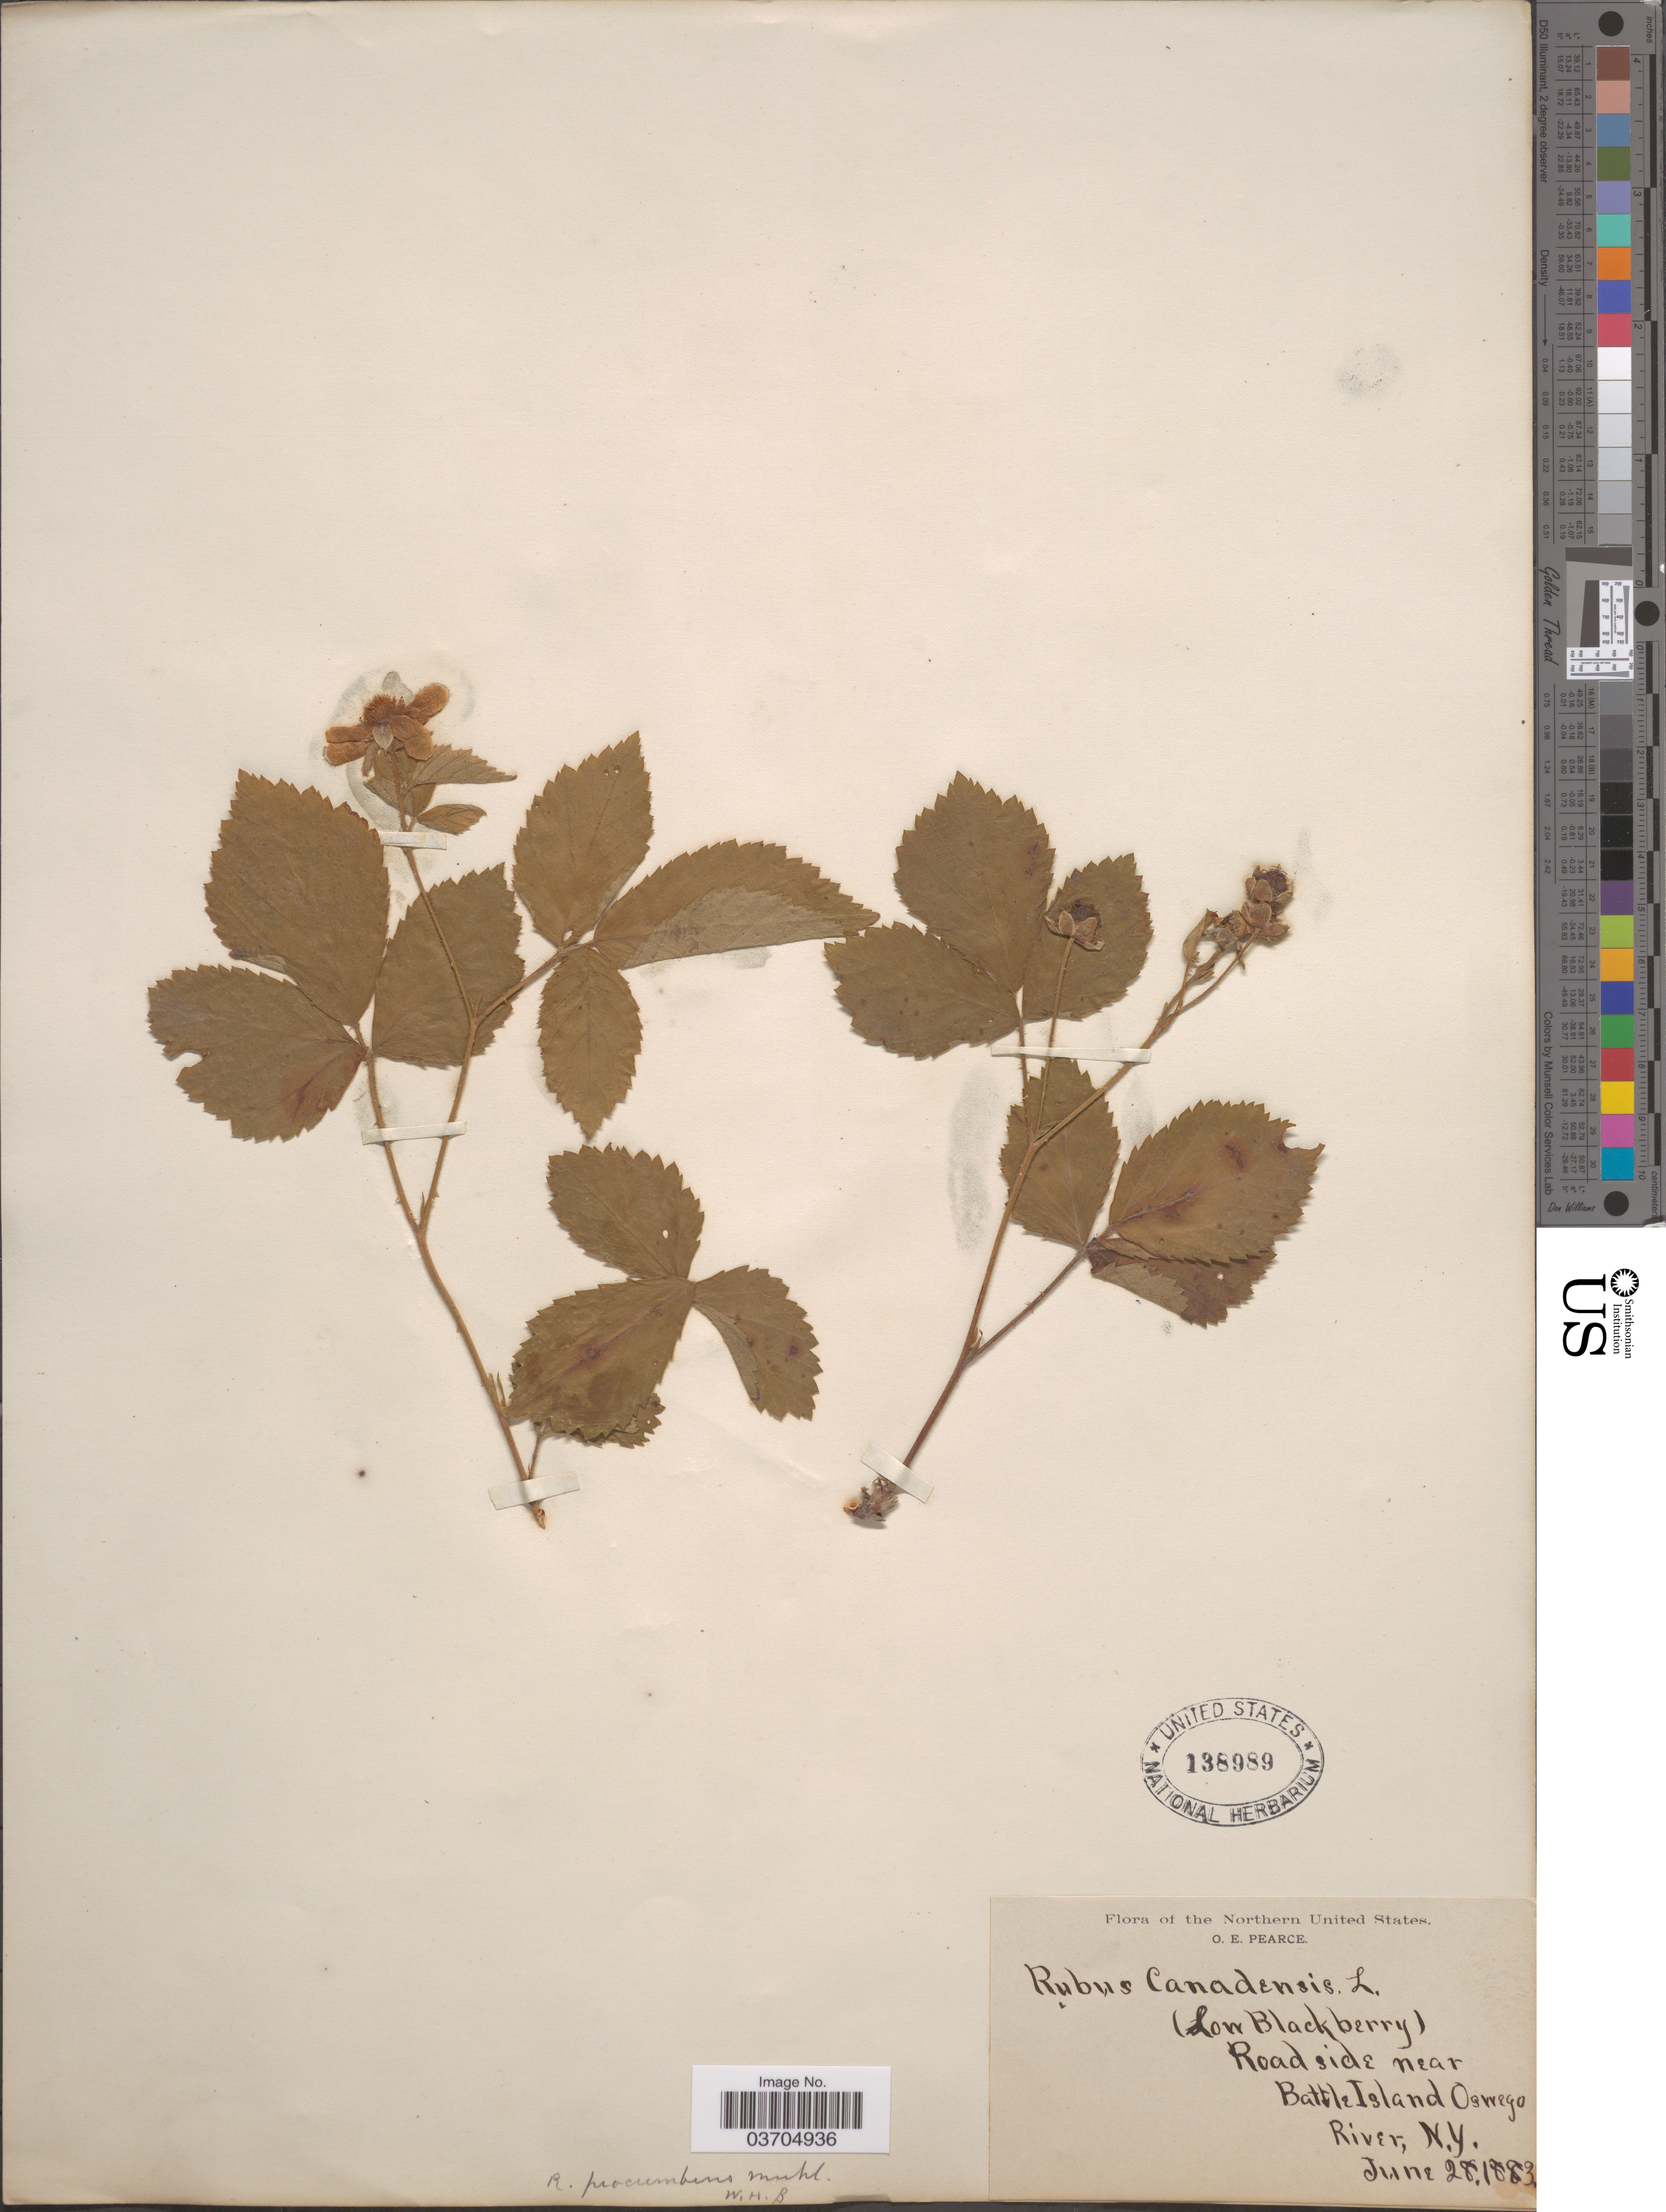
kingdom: Plantae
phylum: Tracheophyta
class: Magnoliopsida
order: Rosales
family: Rosaceae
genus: Rubus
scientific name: Rubus procumbens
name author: Muhl.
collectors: O. E. Pearce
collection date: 1883-06-28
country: United States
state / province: New York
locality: The Northern United State. Near Battle Island Oswego River.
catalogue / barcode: US 138989